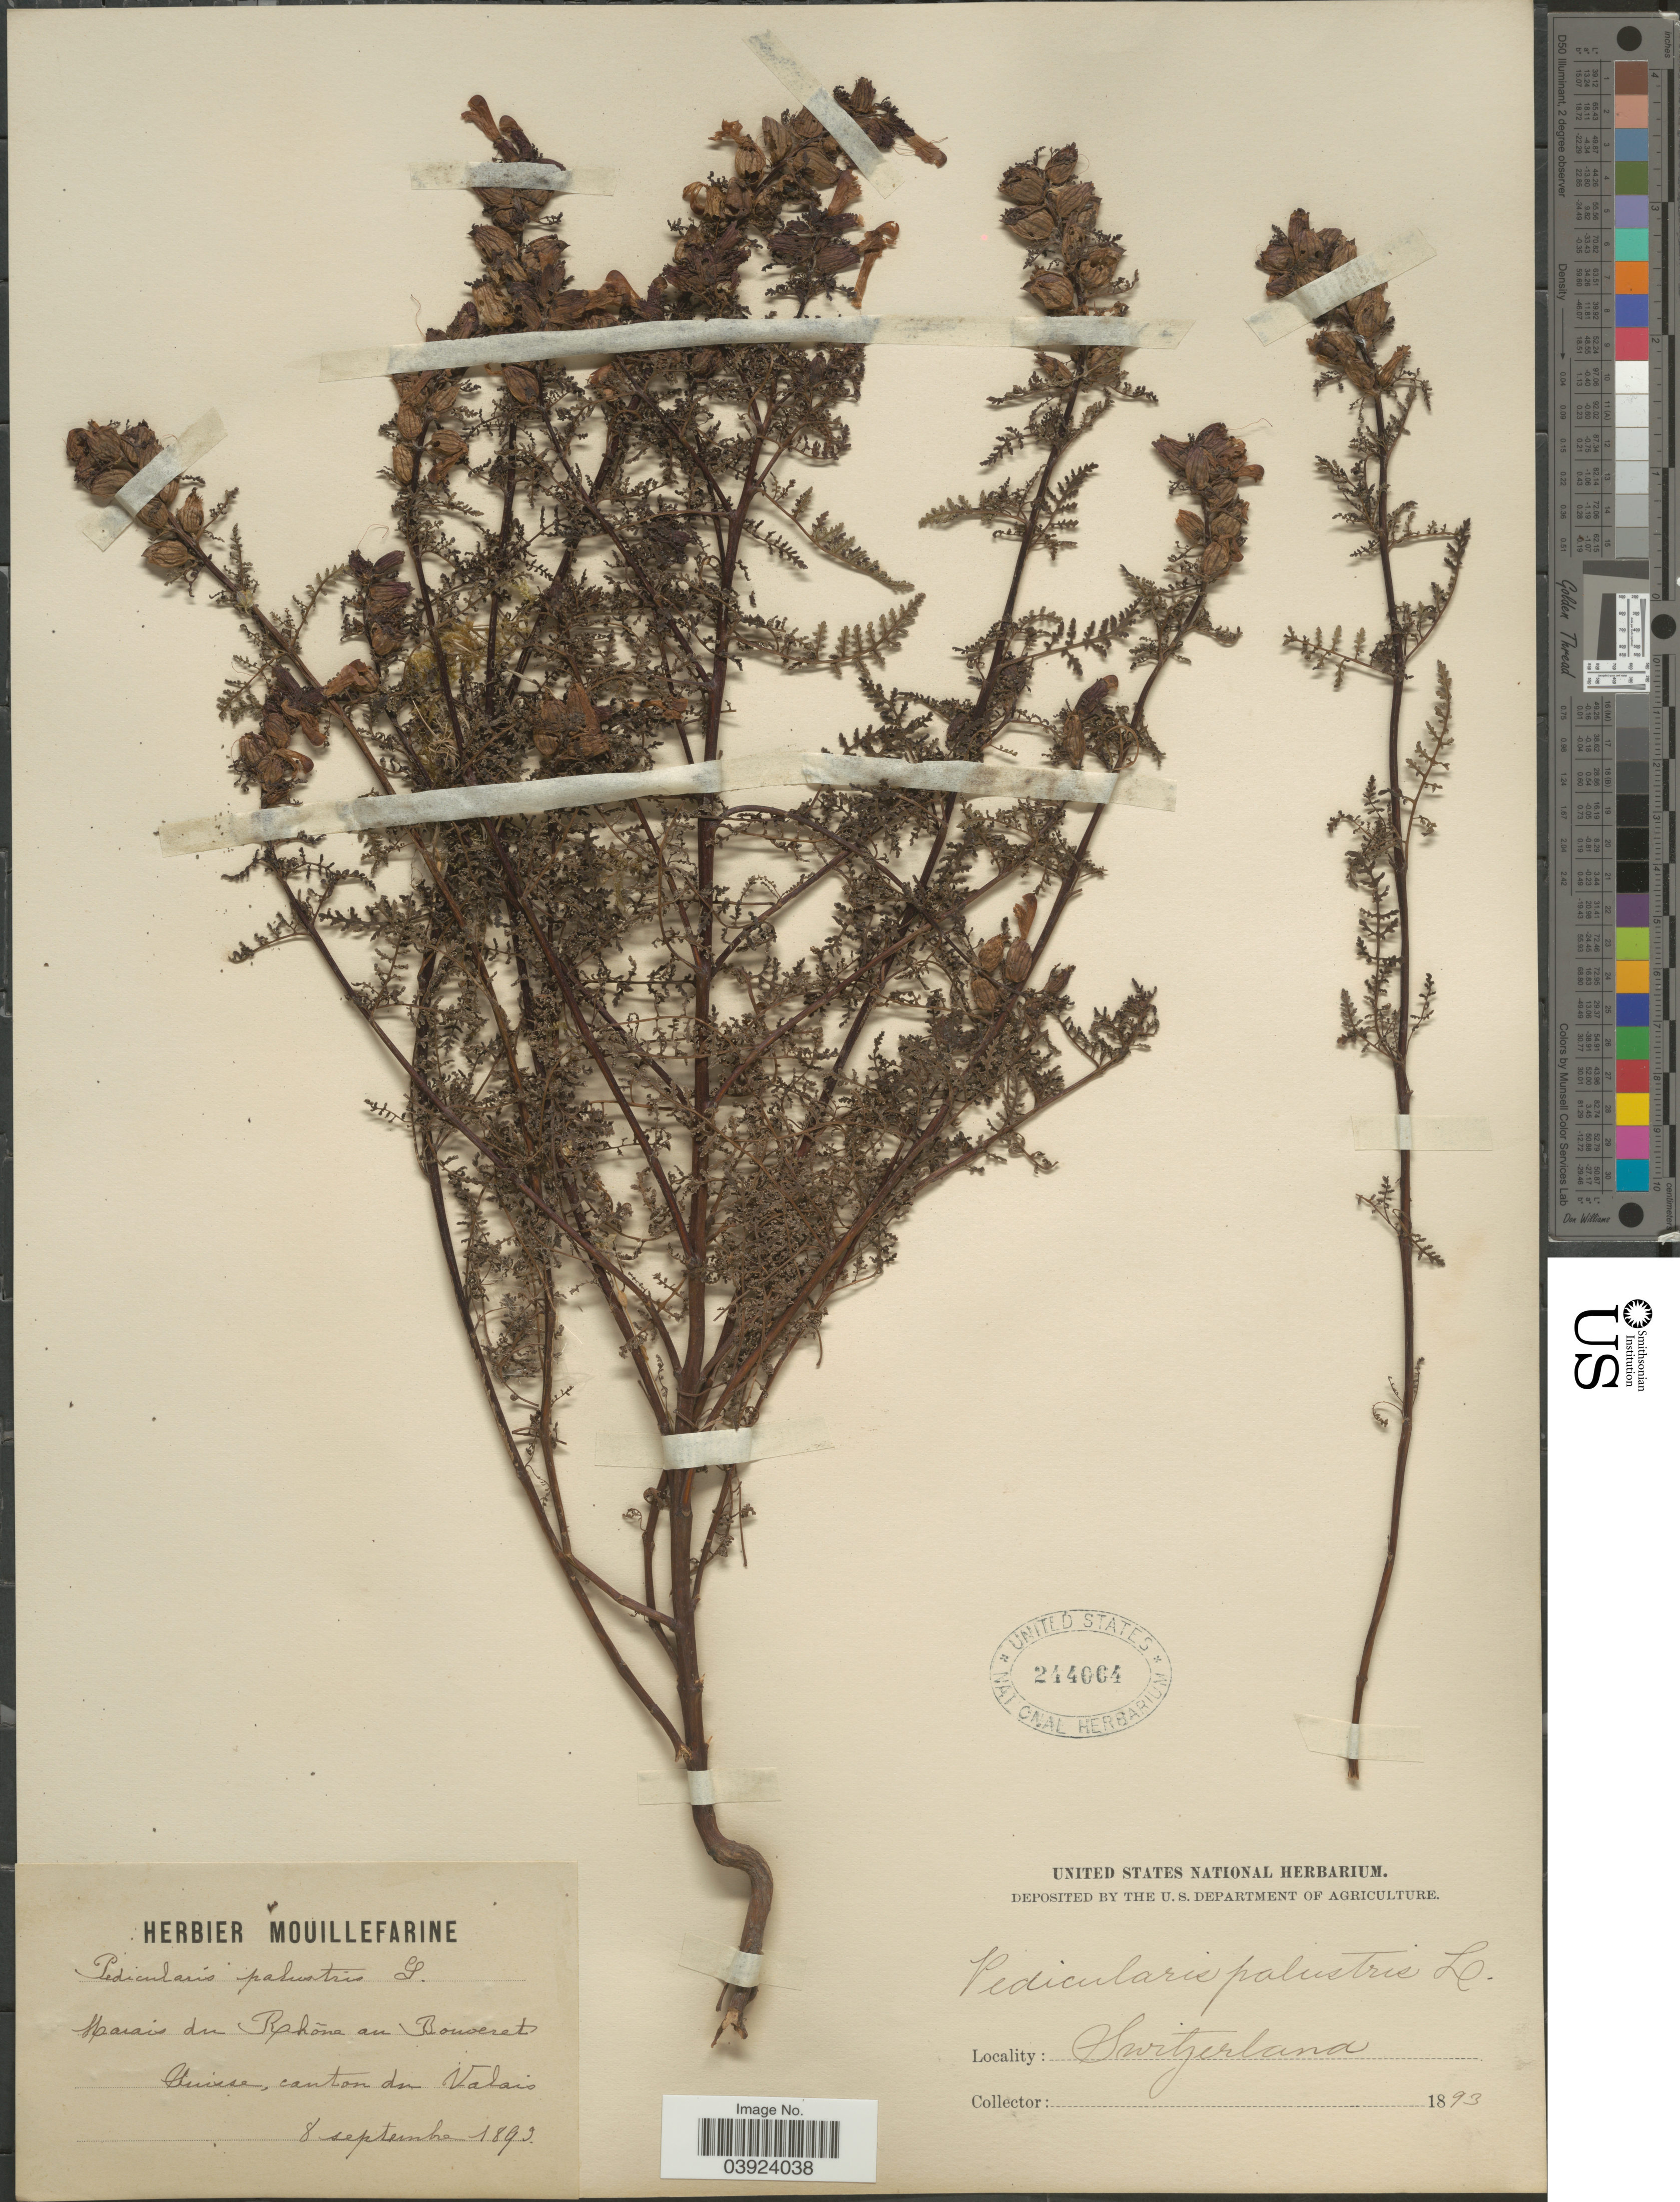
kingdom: Plantae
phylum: Tracheophyta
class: Magnoliopsida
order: Lamiales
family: Orobanchaceae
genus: Pedicularis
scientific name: Pedicularis palustris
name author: L.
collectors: ex herb. Mouillefarine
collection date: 1893-09-08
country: Switzerland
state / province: Valais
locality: Parais du Rhõna an Bouveret. Suisse, canton du Valais.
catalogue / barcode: US 244064